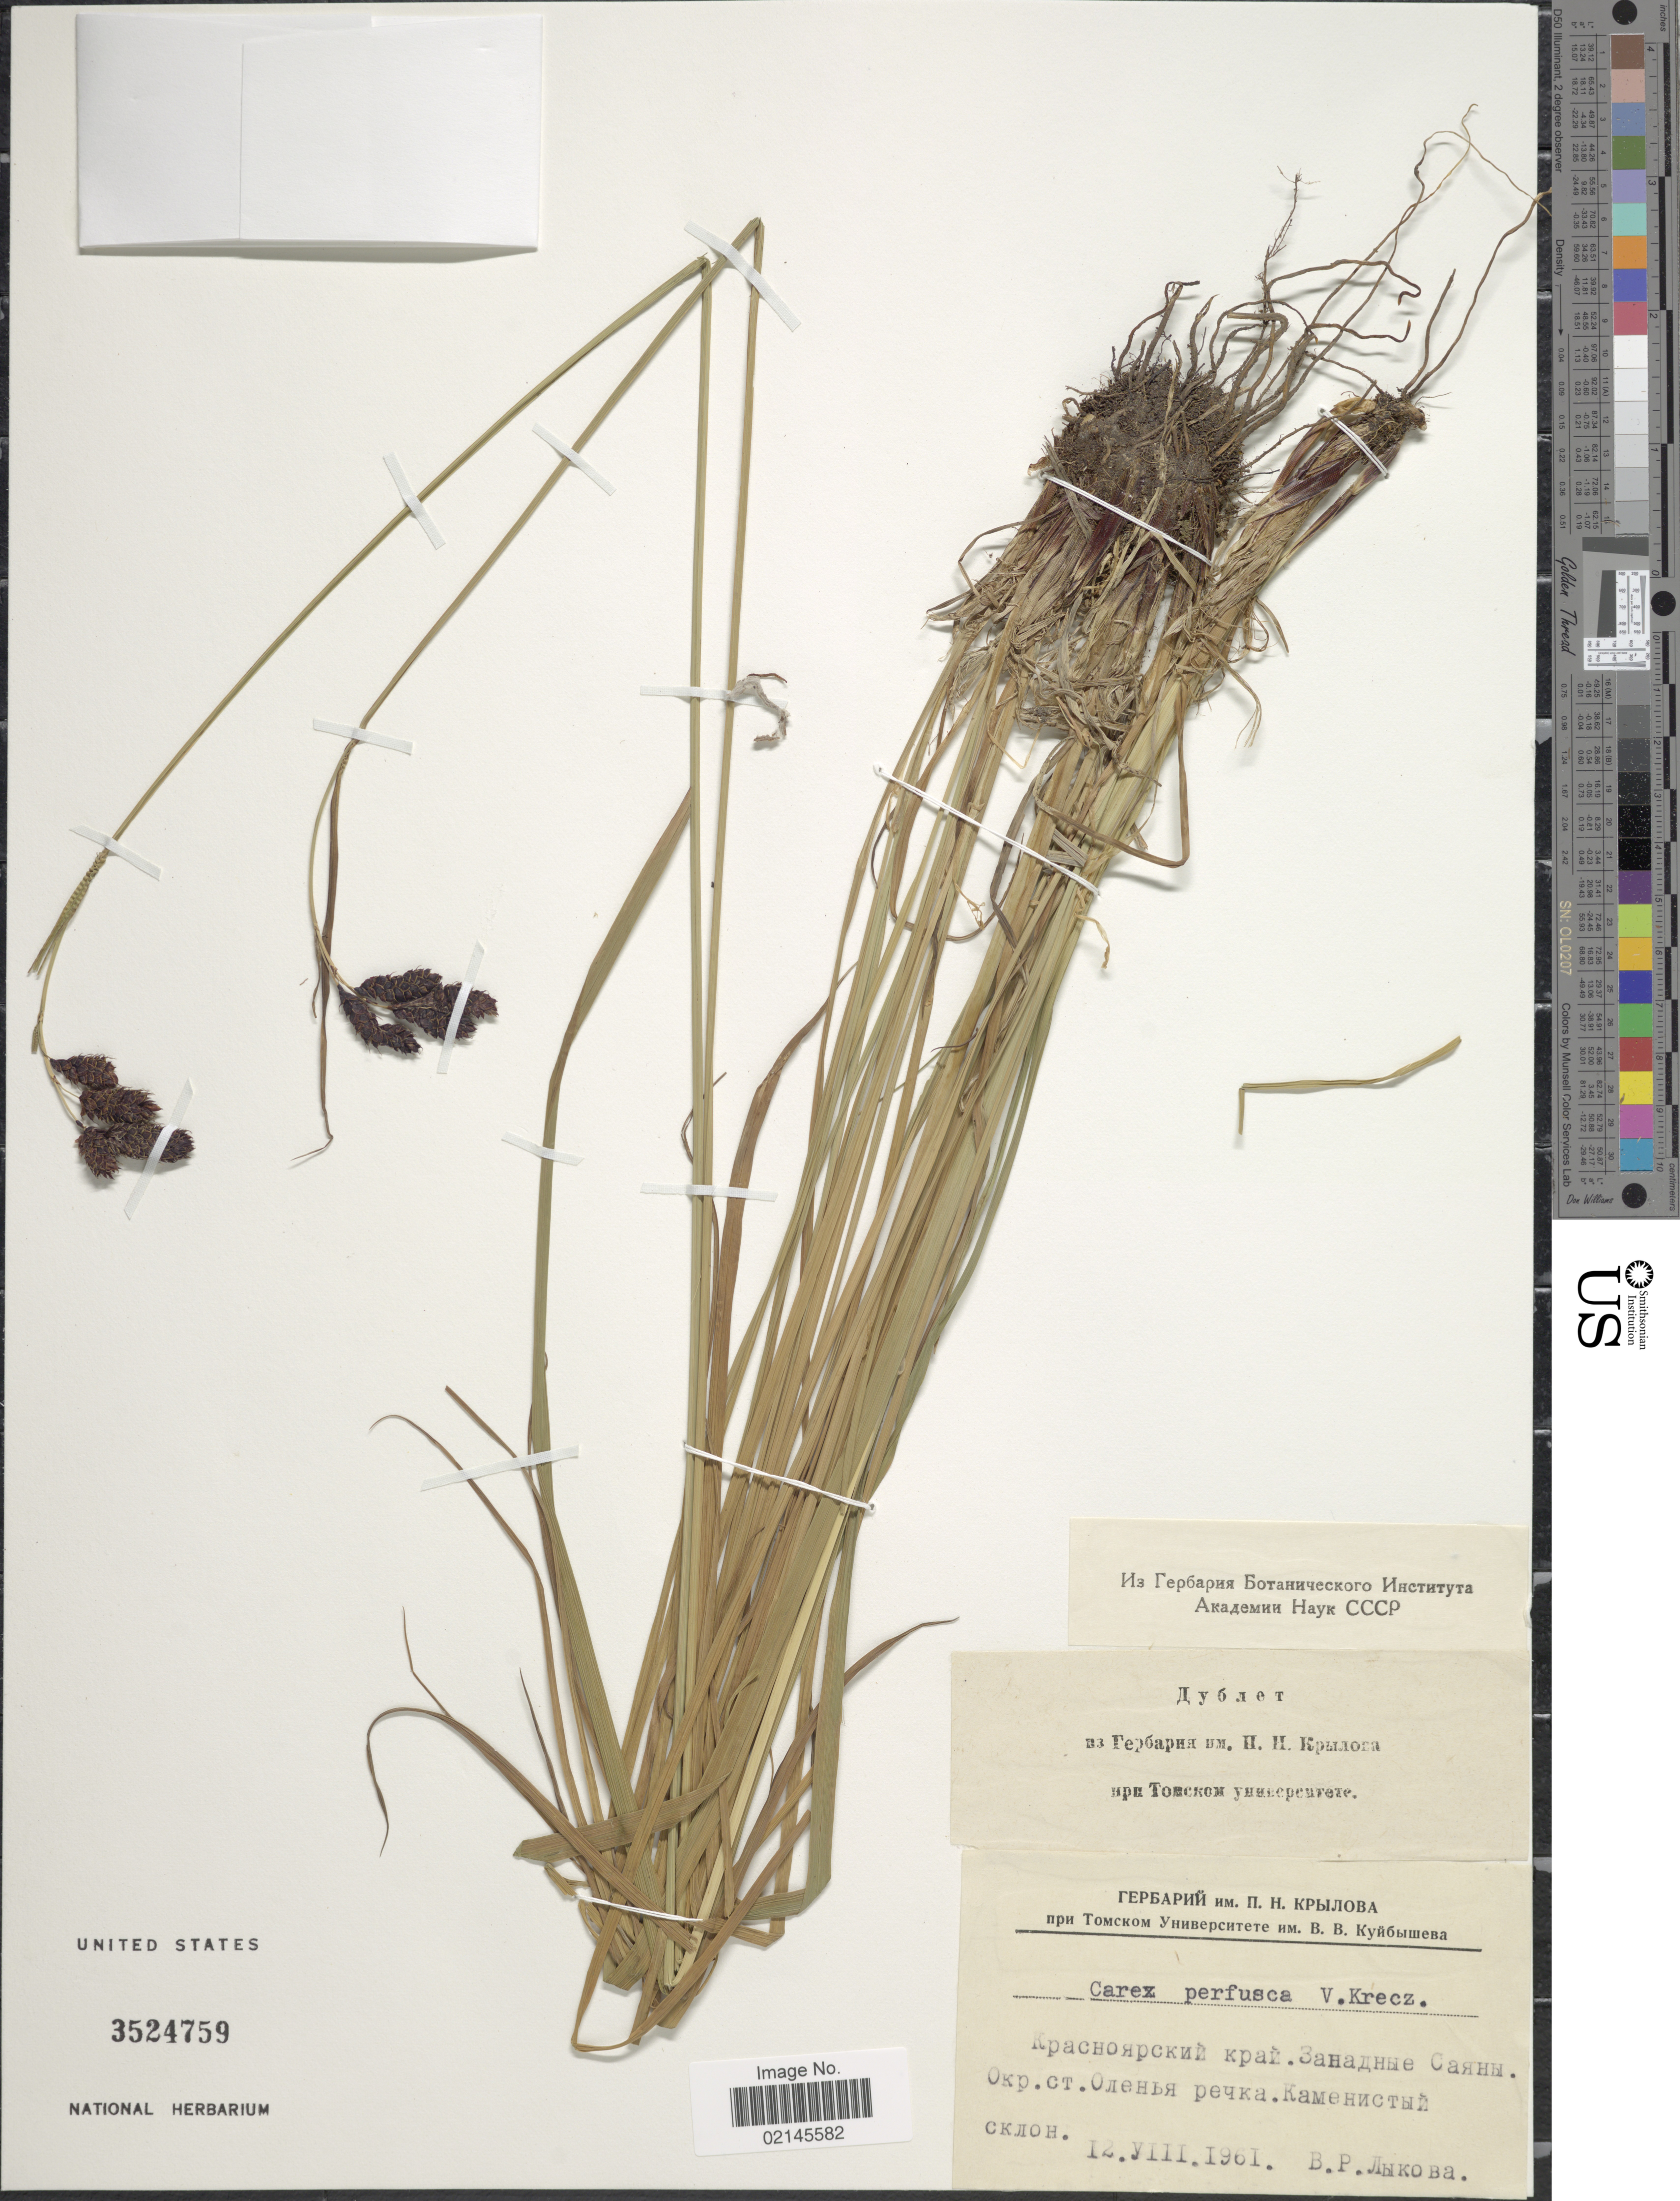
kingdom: Plantae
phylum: Tracheophyta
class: Liliopsida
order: Poales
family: Cyperaceae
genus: Carex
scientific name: Carex perfusca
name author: V.I. Krecz.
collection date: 1961-08-12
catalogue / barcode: US 3524759